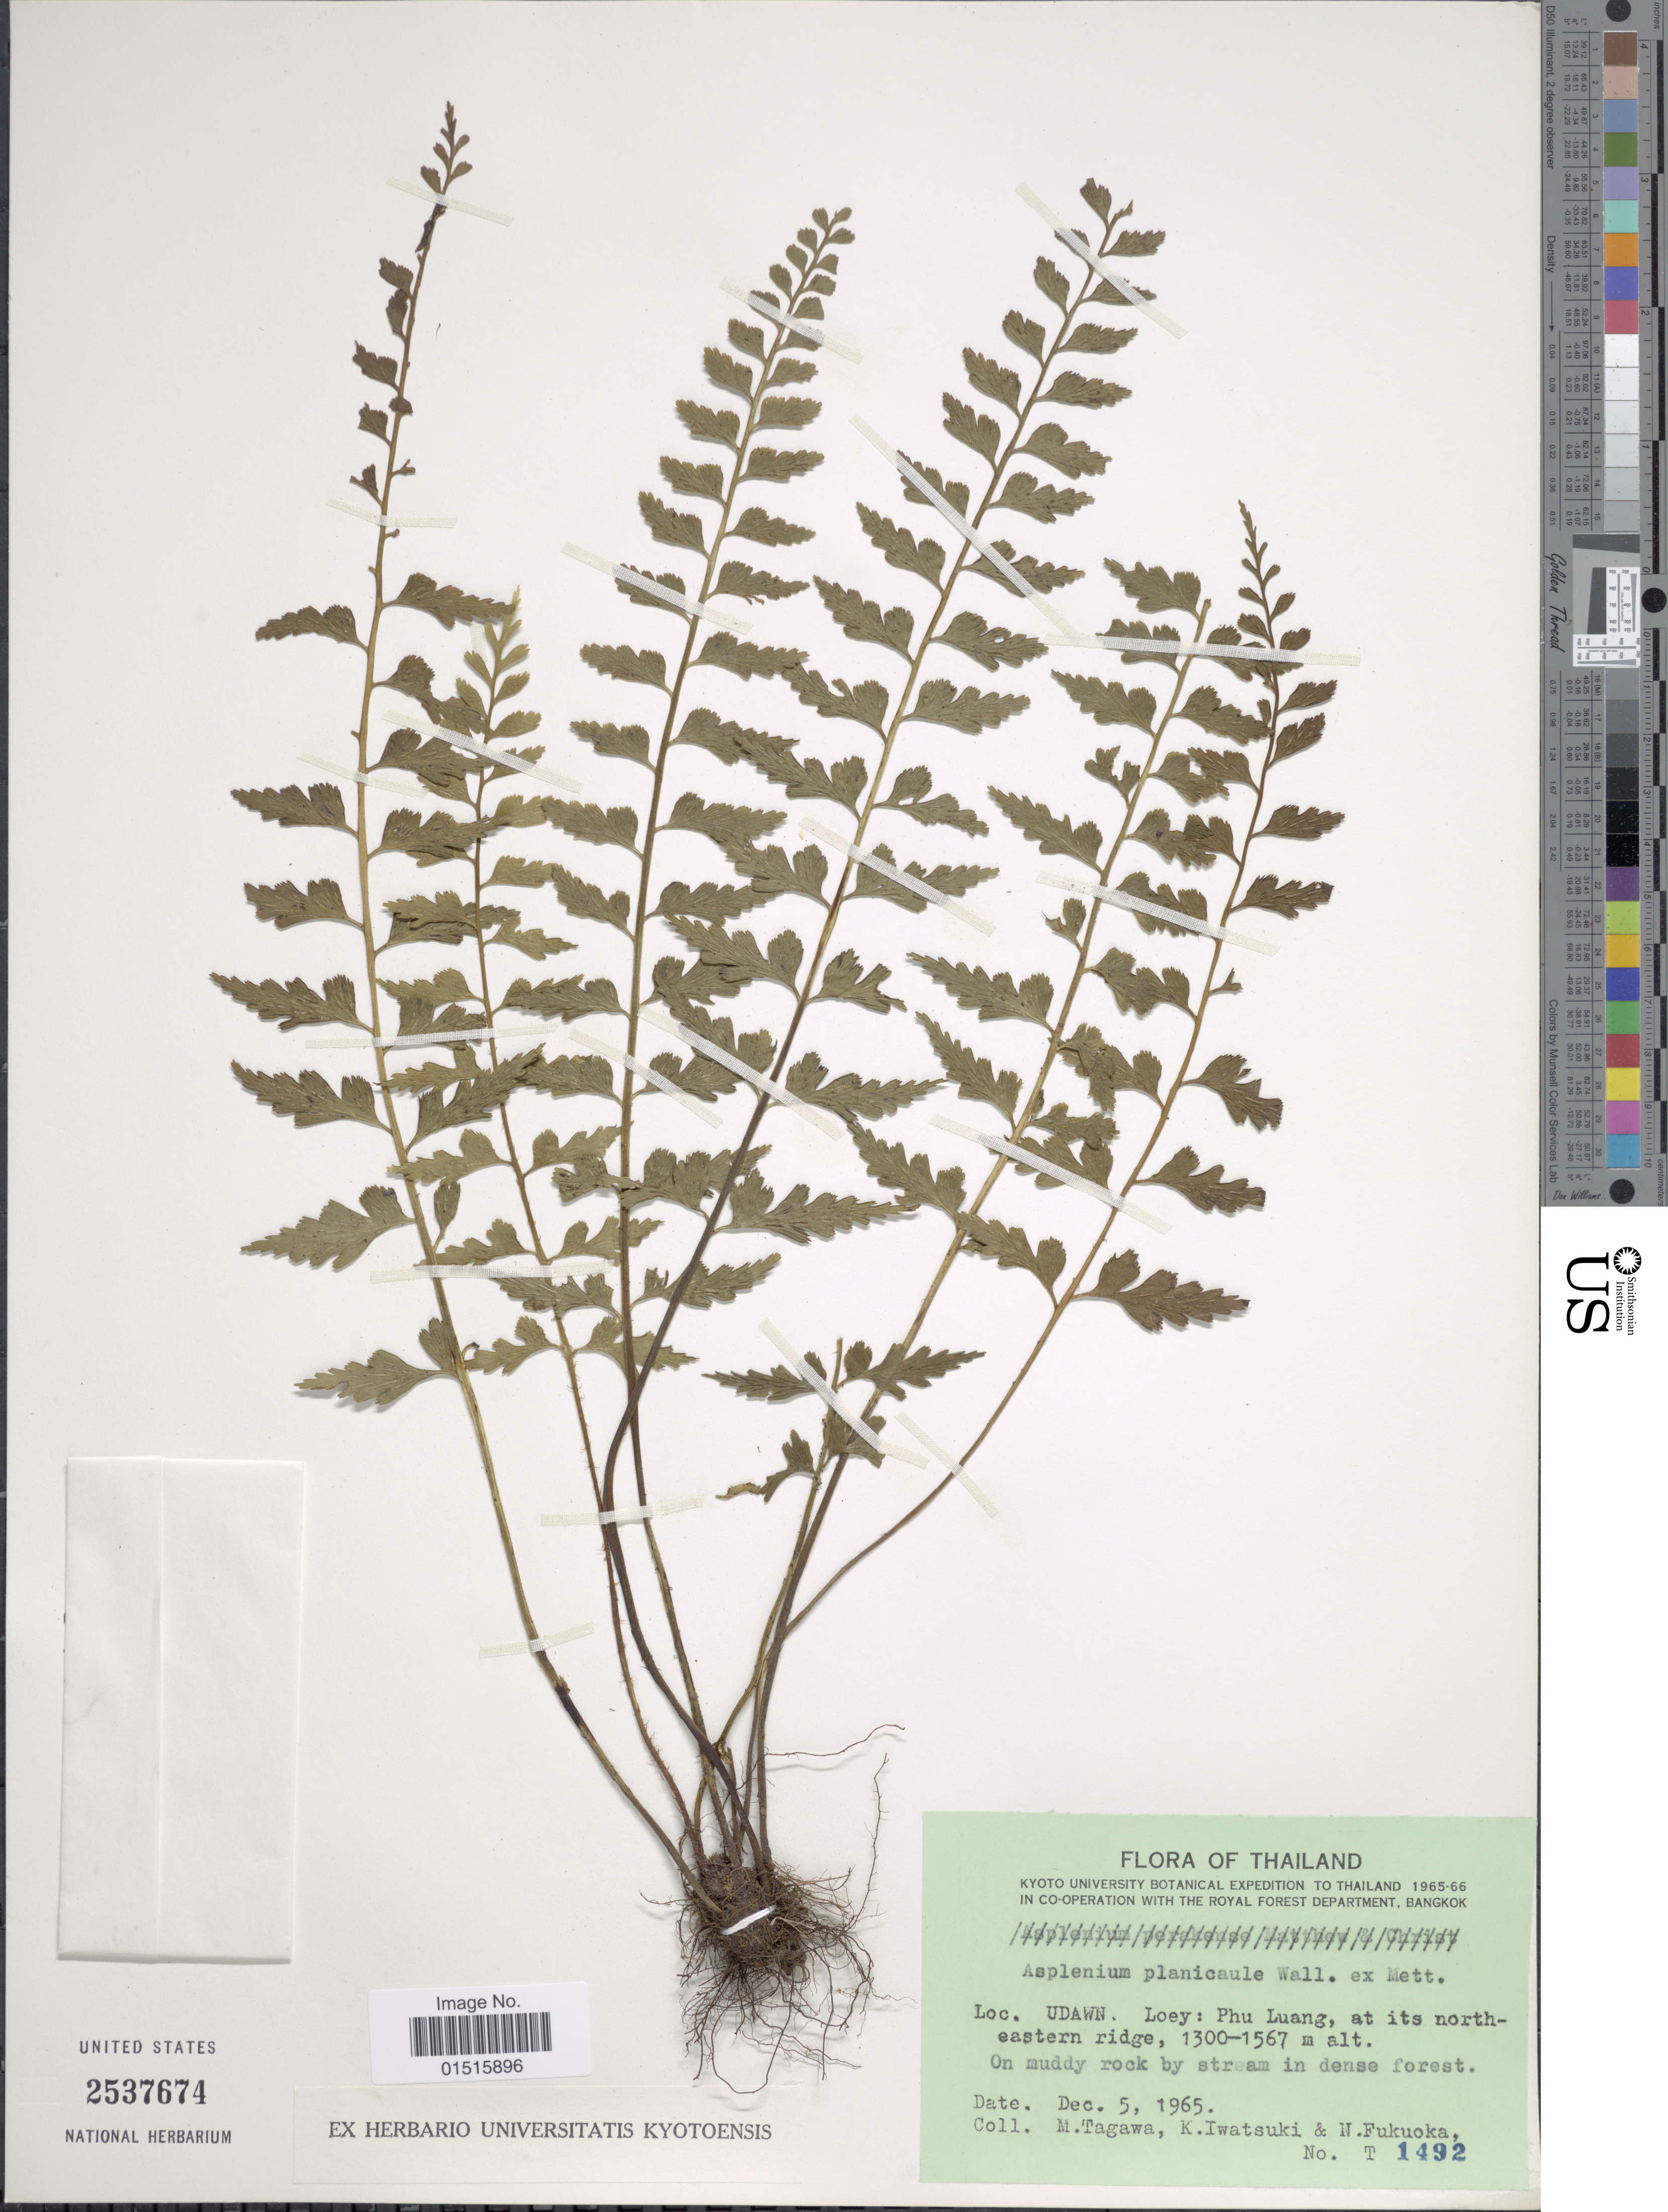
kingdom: Plantae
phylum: Tracheophyta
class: Polypodiopsida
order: Polypodiales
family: Aspleniaceae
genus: Asplenium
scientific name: Asplenium yoshinagae var. planicaule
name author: (Wall. ex Mett.) C.V. Morton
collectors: M. Tagawa, K. Iwatsuki & N. Fukuoka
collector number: T 1492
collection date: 1965-12-05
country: Thailand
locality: Udawn. Loey: Phu Luang, at its north- eastern ridge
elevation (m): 1300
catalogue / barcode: US 2537674